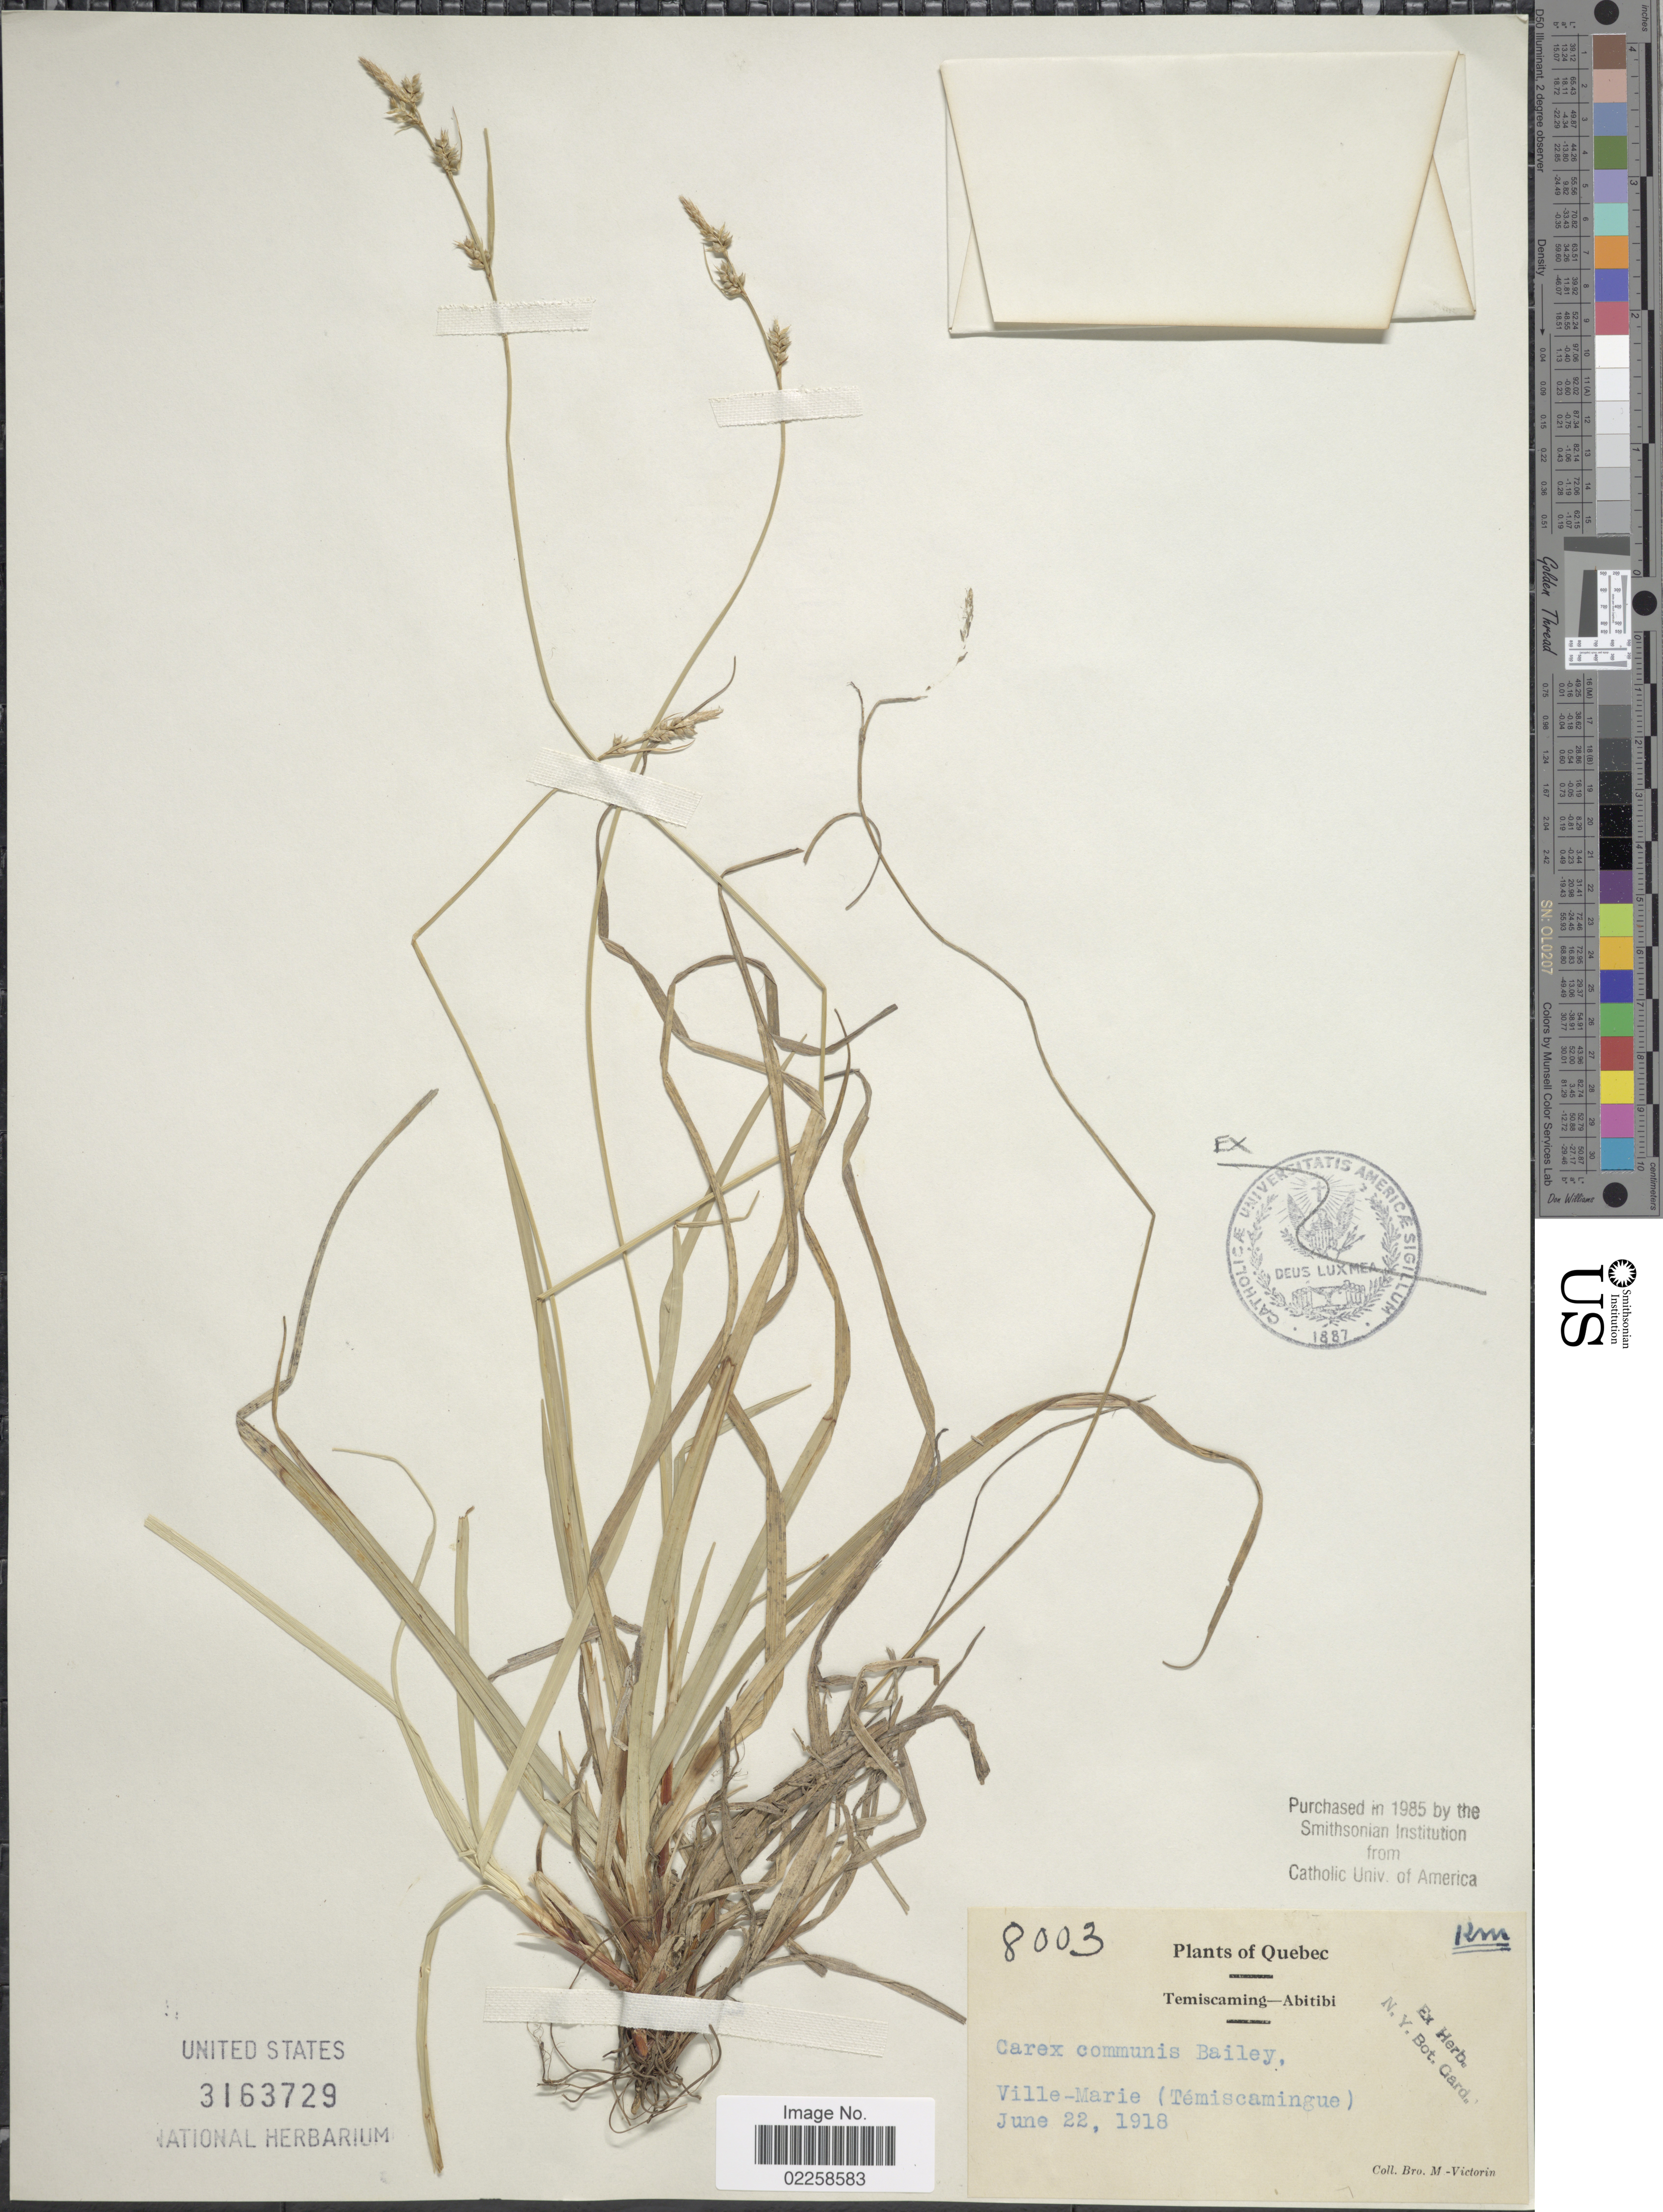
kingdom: Plantae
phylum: Tracheophyta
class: Liliopsida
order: Poales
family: Cyperaceae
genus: Carex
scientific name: Carex communis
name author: L.H. Bailey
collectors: Fr. Marie-Victorin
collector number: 8003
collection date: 1918-06-22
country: Canada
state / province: Quebec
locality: Temiscaming-Abitibi. Ville-Marie (Temiscamingue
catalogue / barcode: US 3163729